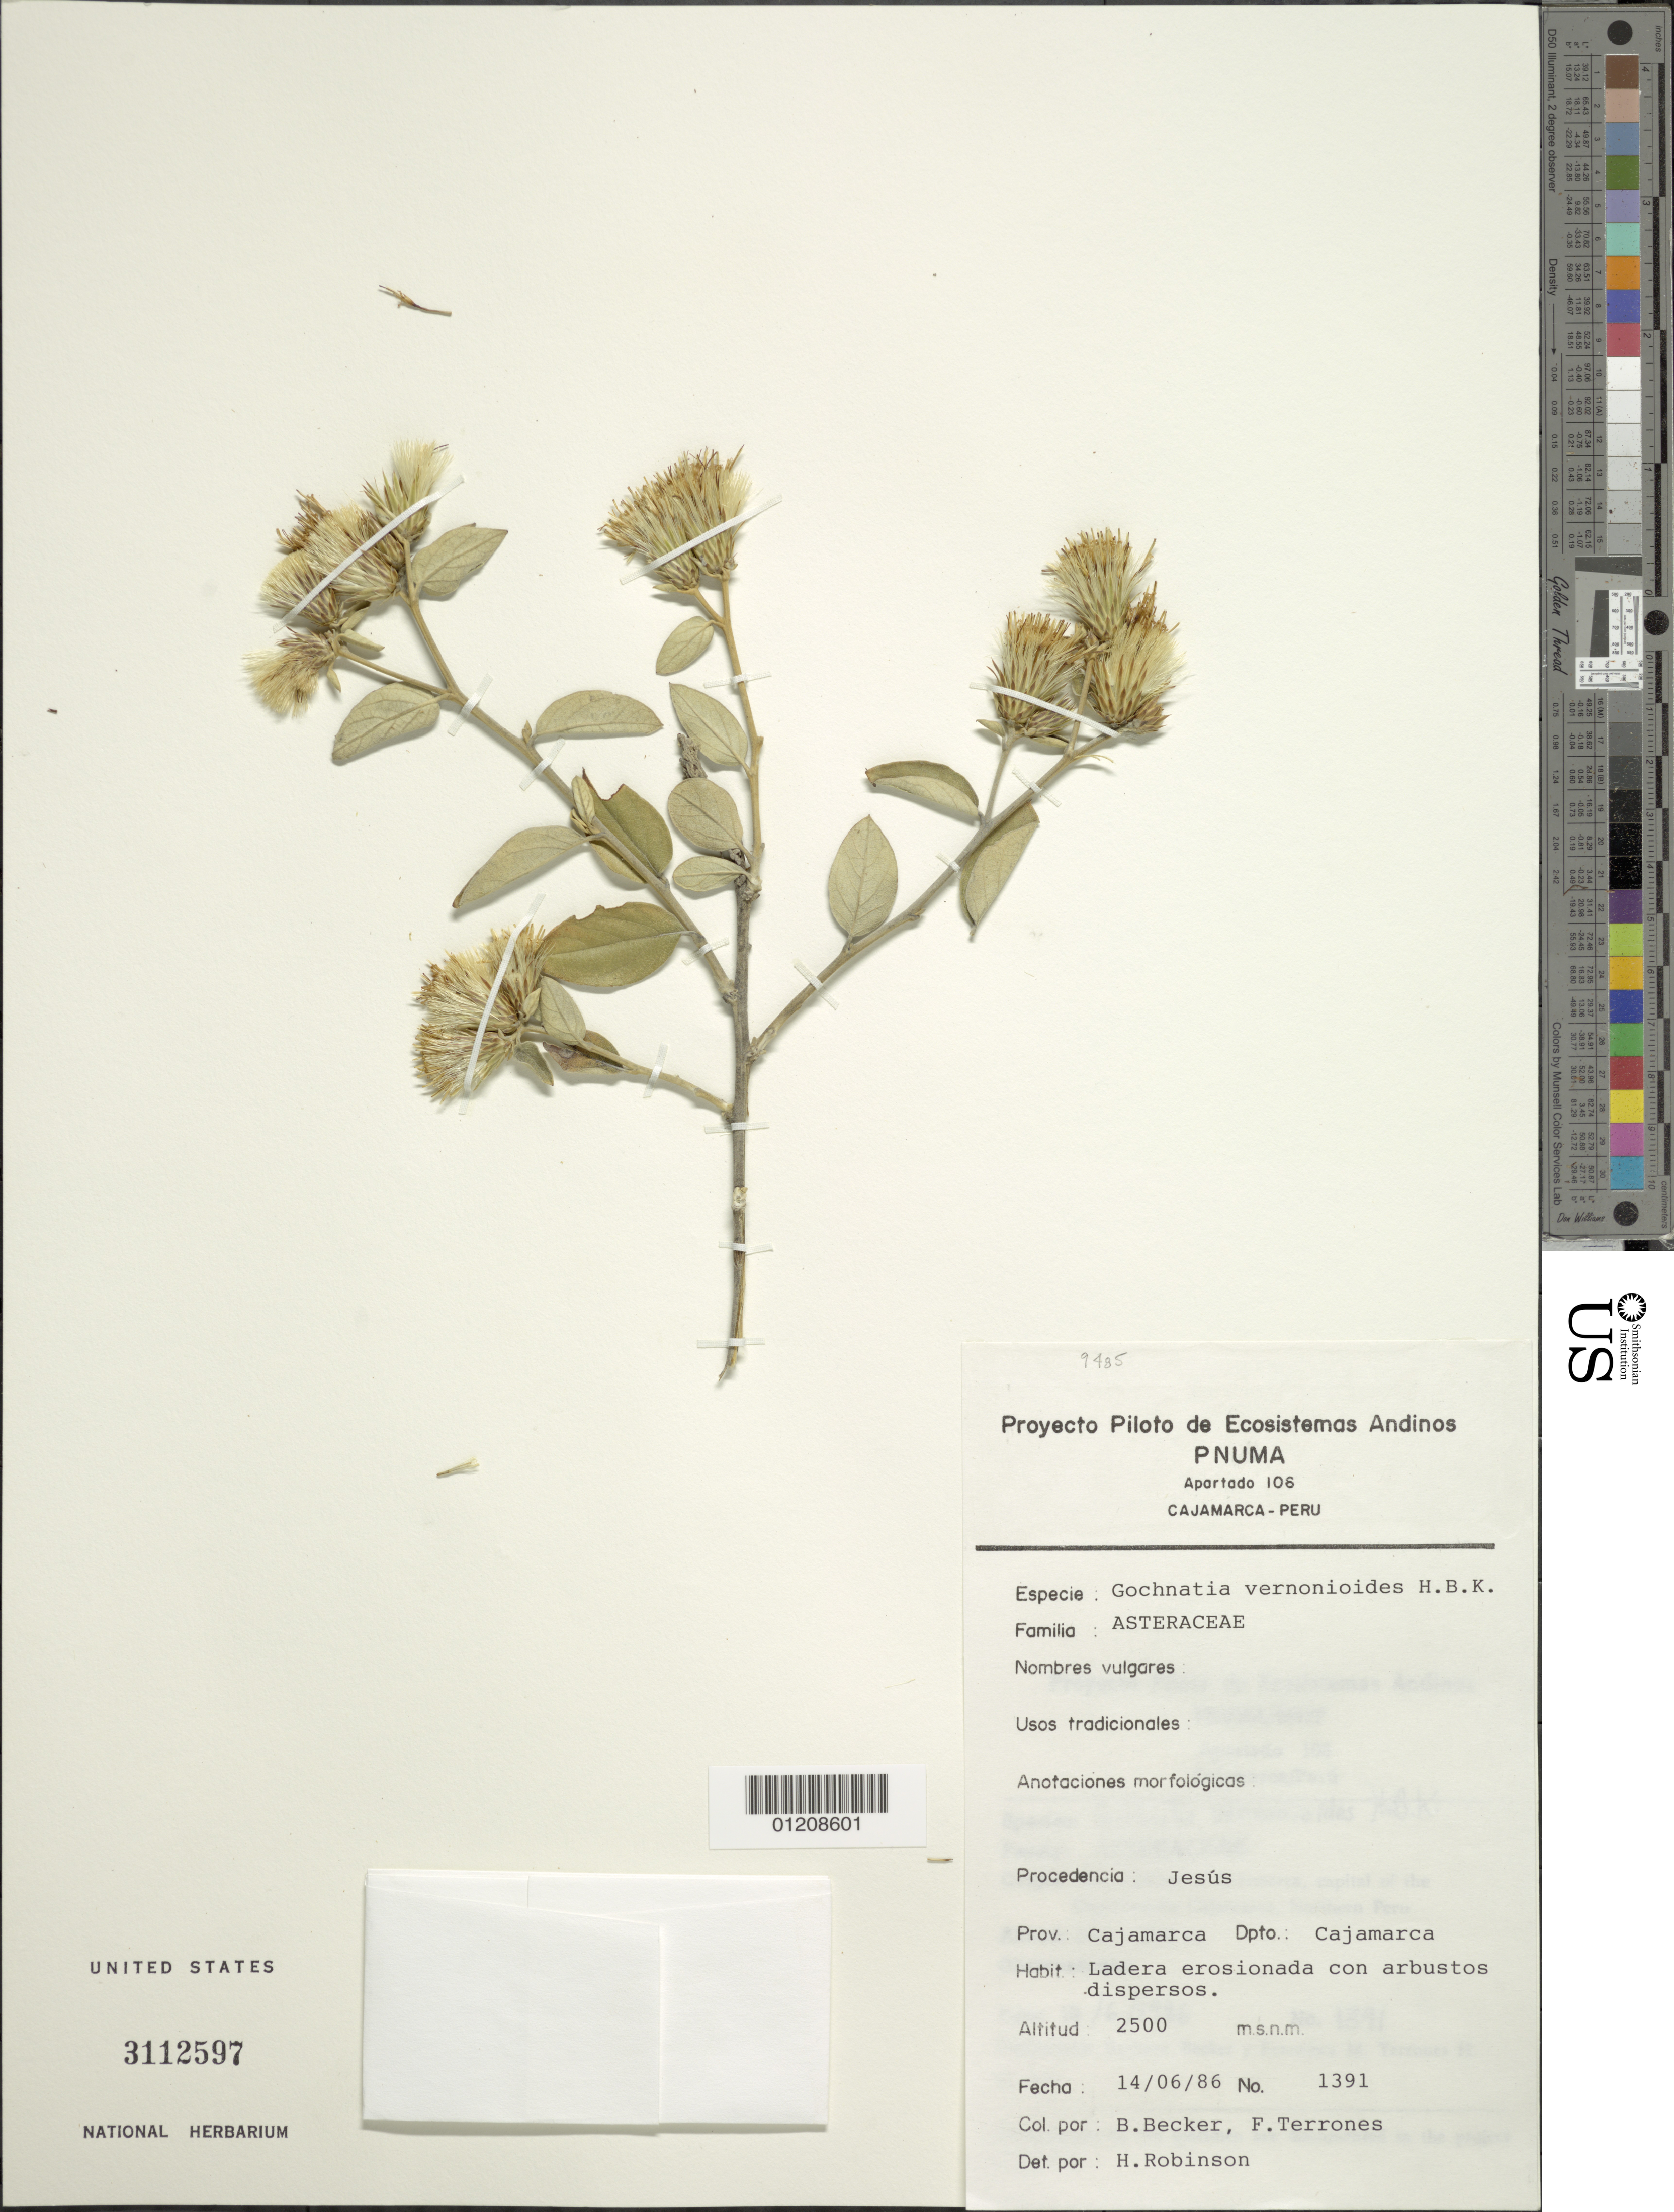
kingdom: Plantae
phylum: Tracheophyta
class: Magnoliopsida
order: Asterales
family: Asteraceae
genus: Gochnatia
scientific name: Gochnatia vernonioides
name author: Kunth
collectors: B. Becker & F. Terrones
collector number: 1391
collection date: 1986-06-14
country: Peru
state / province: Cajamarca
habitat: Ladera erosionada con arbustos dispersos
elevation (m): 2500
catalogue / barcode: US 3112597